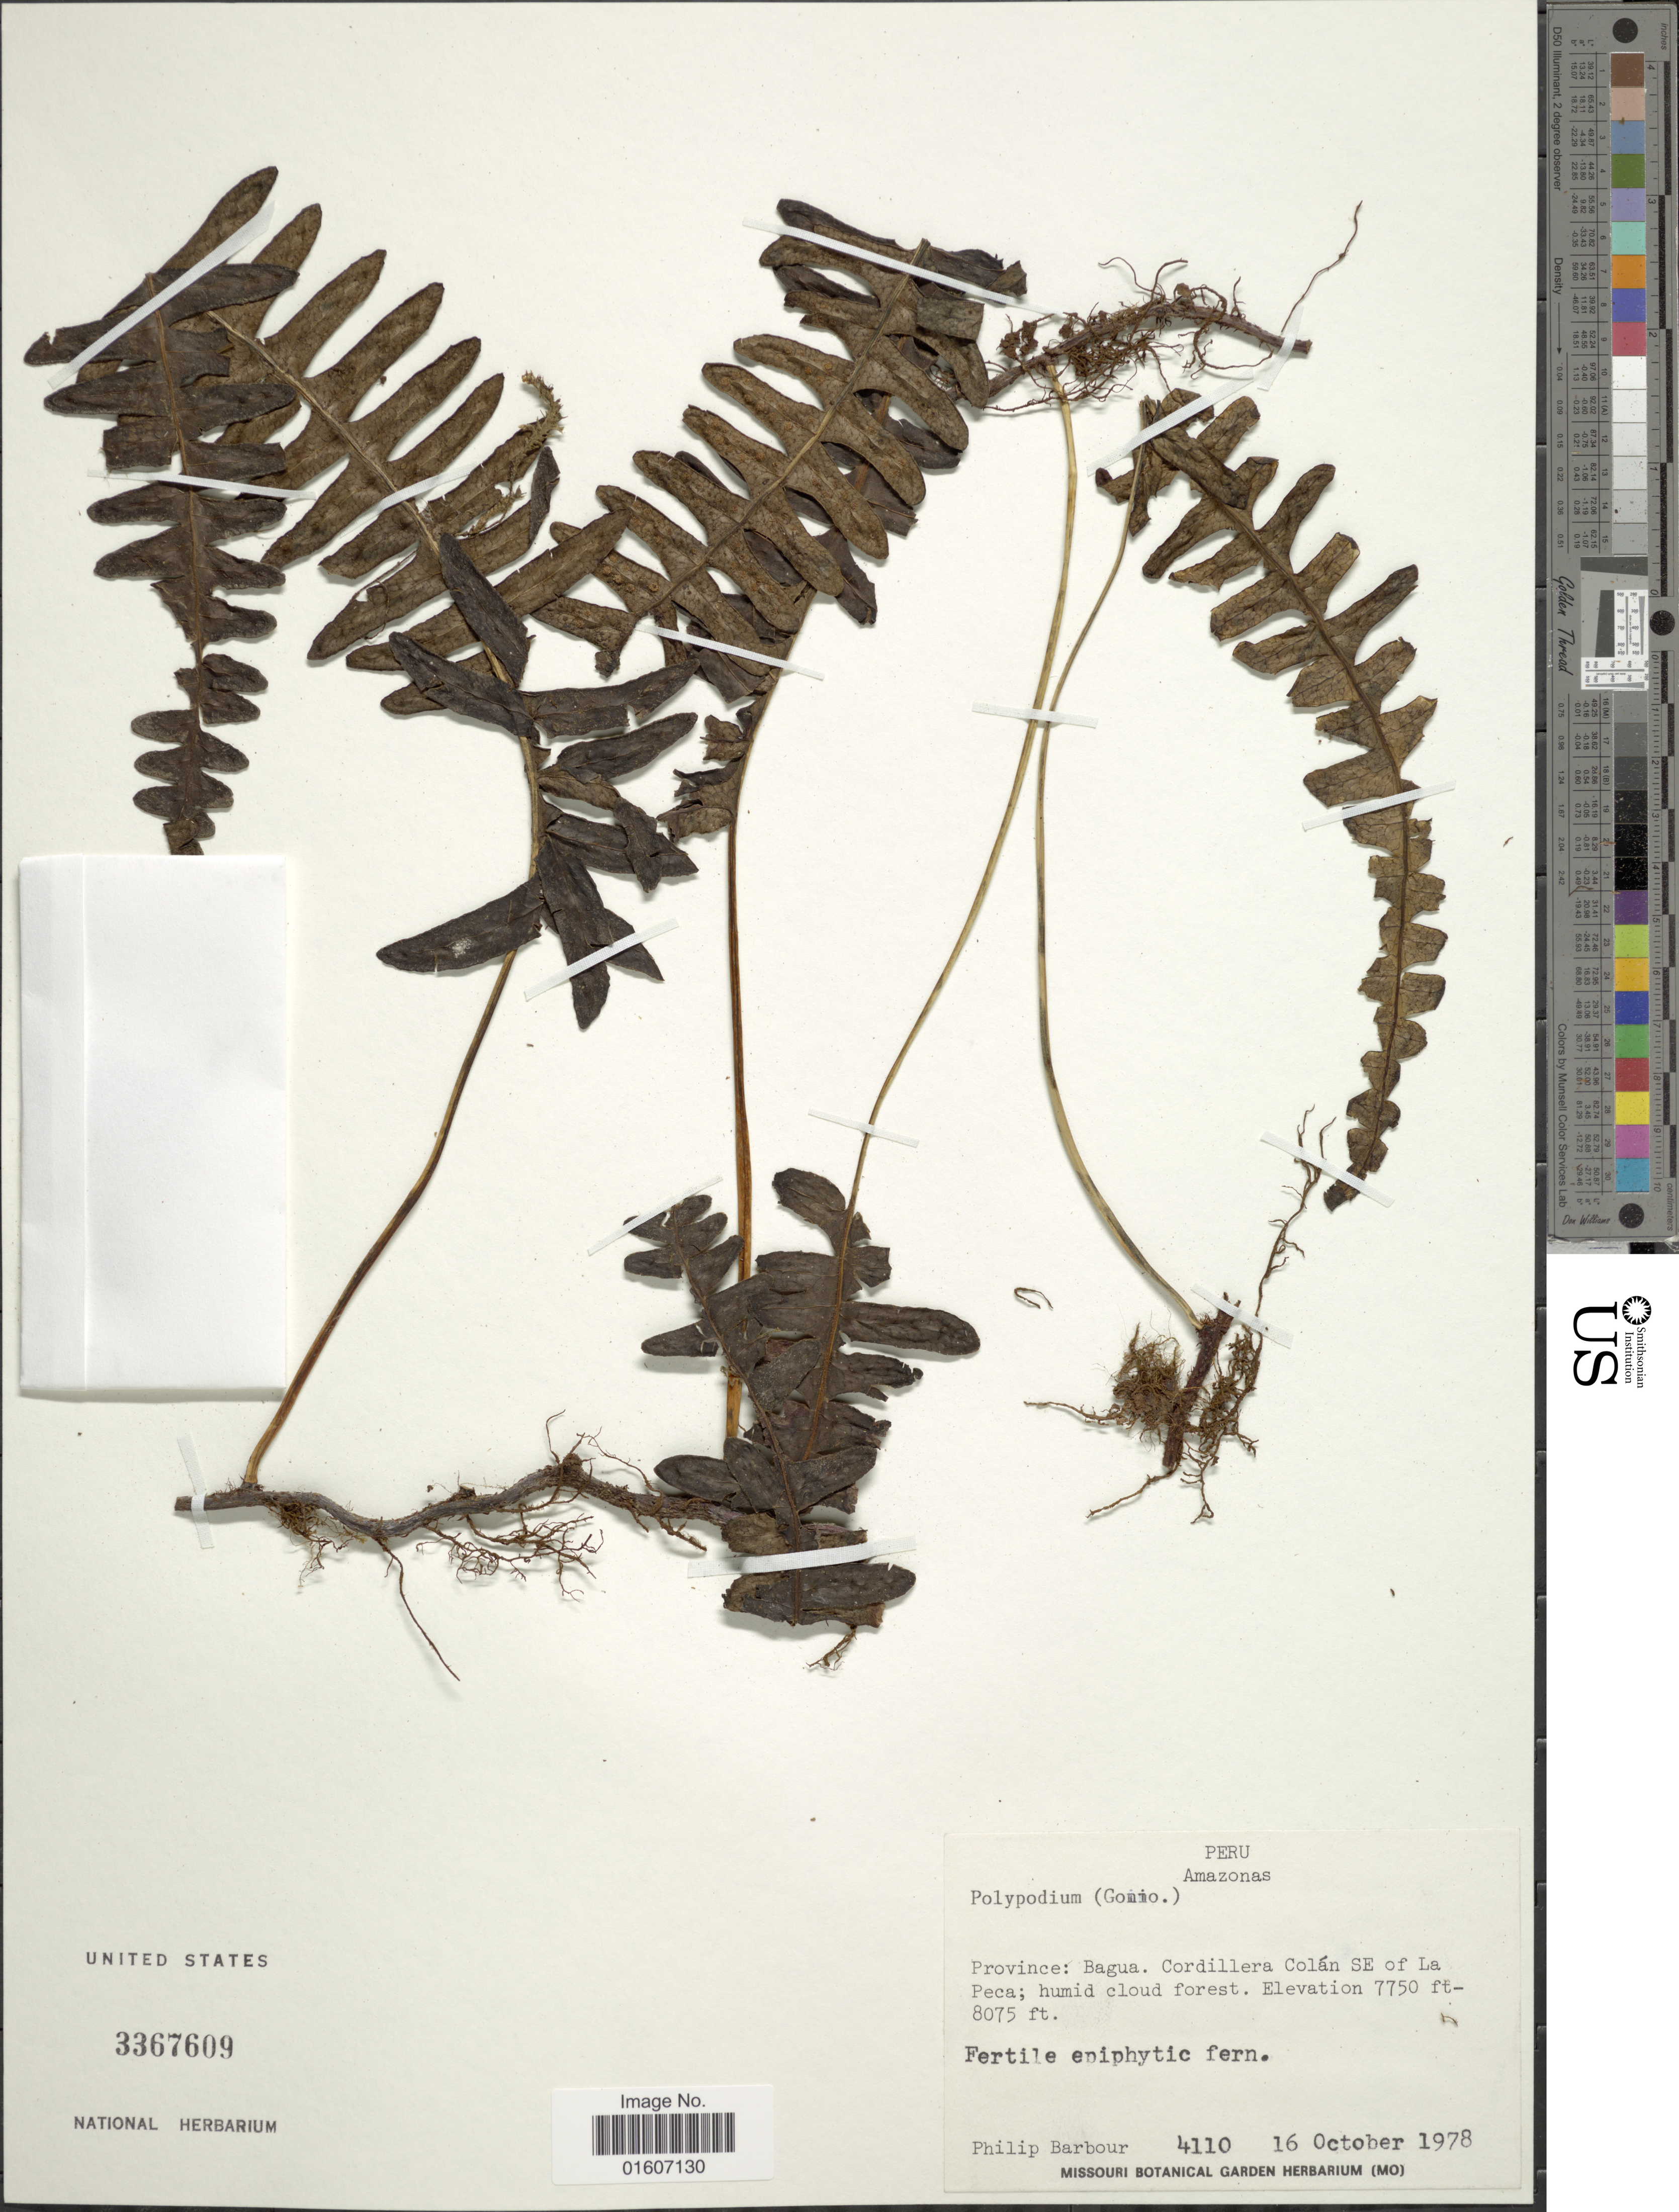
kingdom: Plantae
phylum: Tracheophyta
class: Polypodiopsida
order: Polypodiales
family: Polypodiaceae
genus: Serpocaulon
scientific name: Serpocaulon sp.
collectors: P. Barbour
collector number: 4110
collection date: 1978-10-16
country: Peru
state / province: Amazonas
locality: Province: Bagua. Cordillera Colán SE of La Peca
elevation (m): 2362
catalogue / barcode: US 3367609